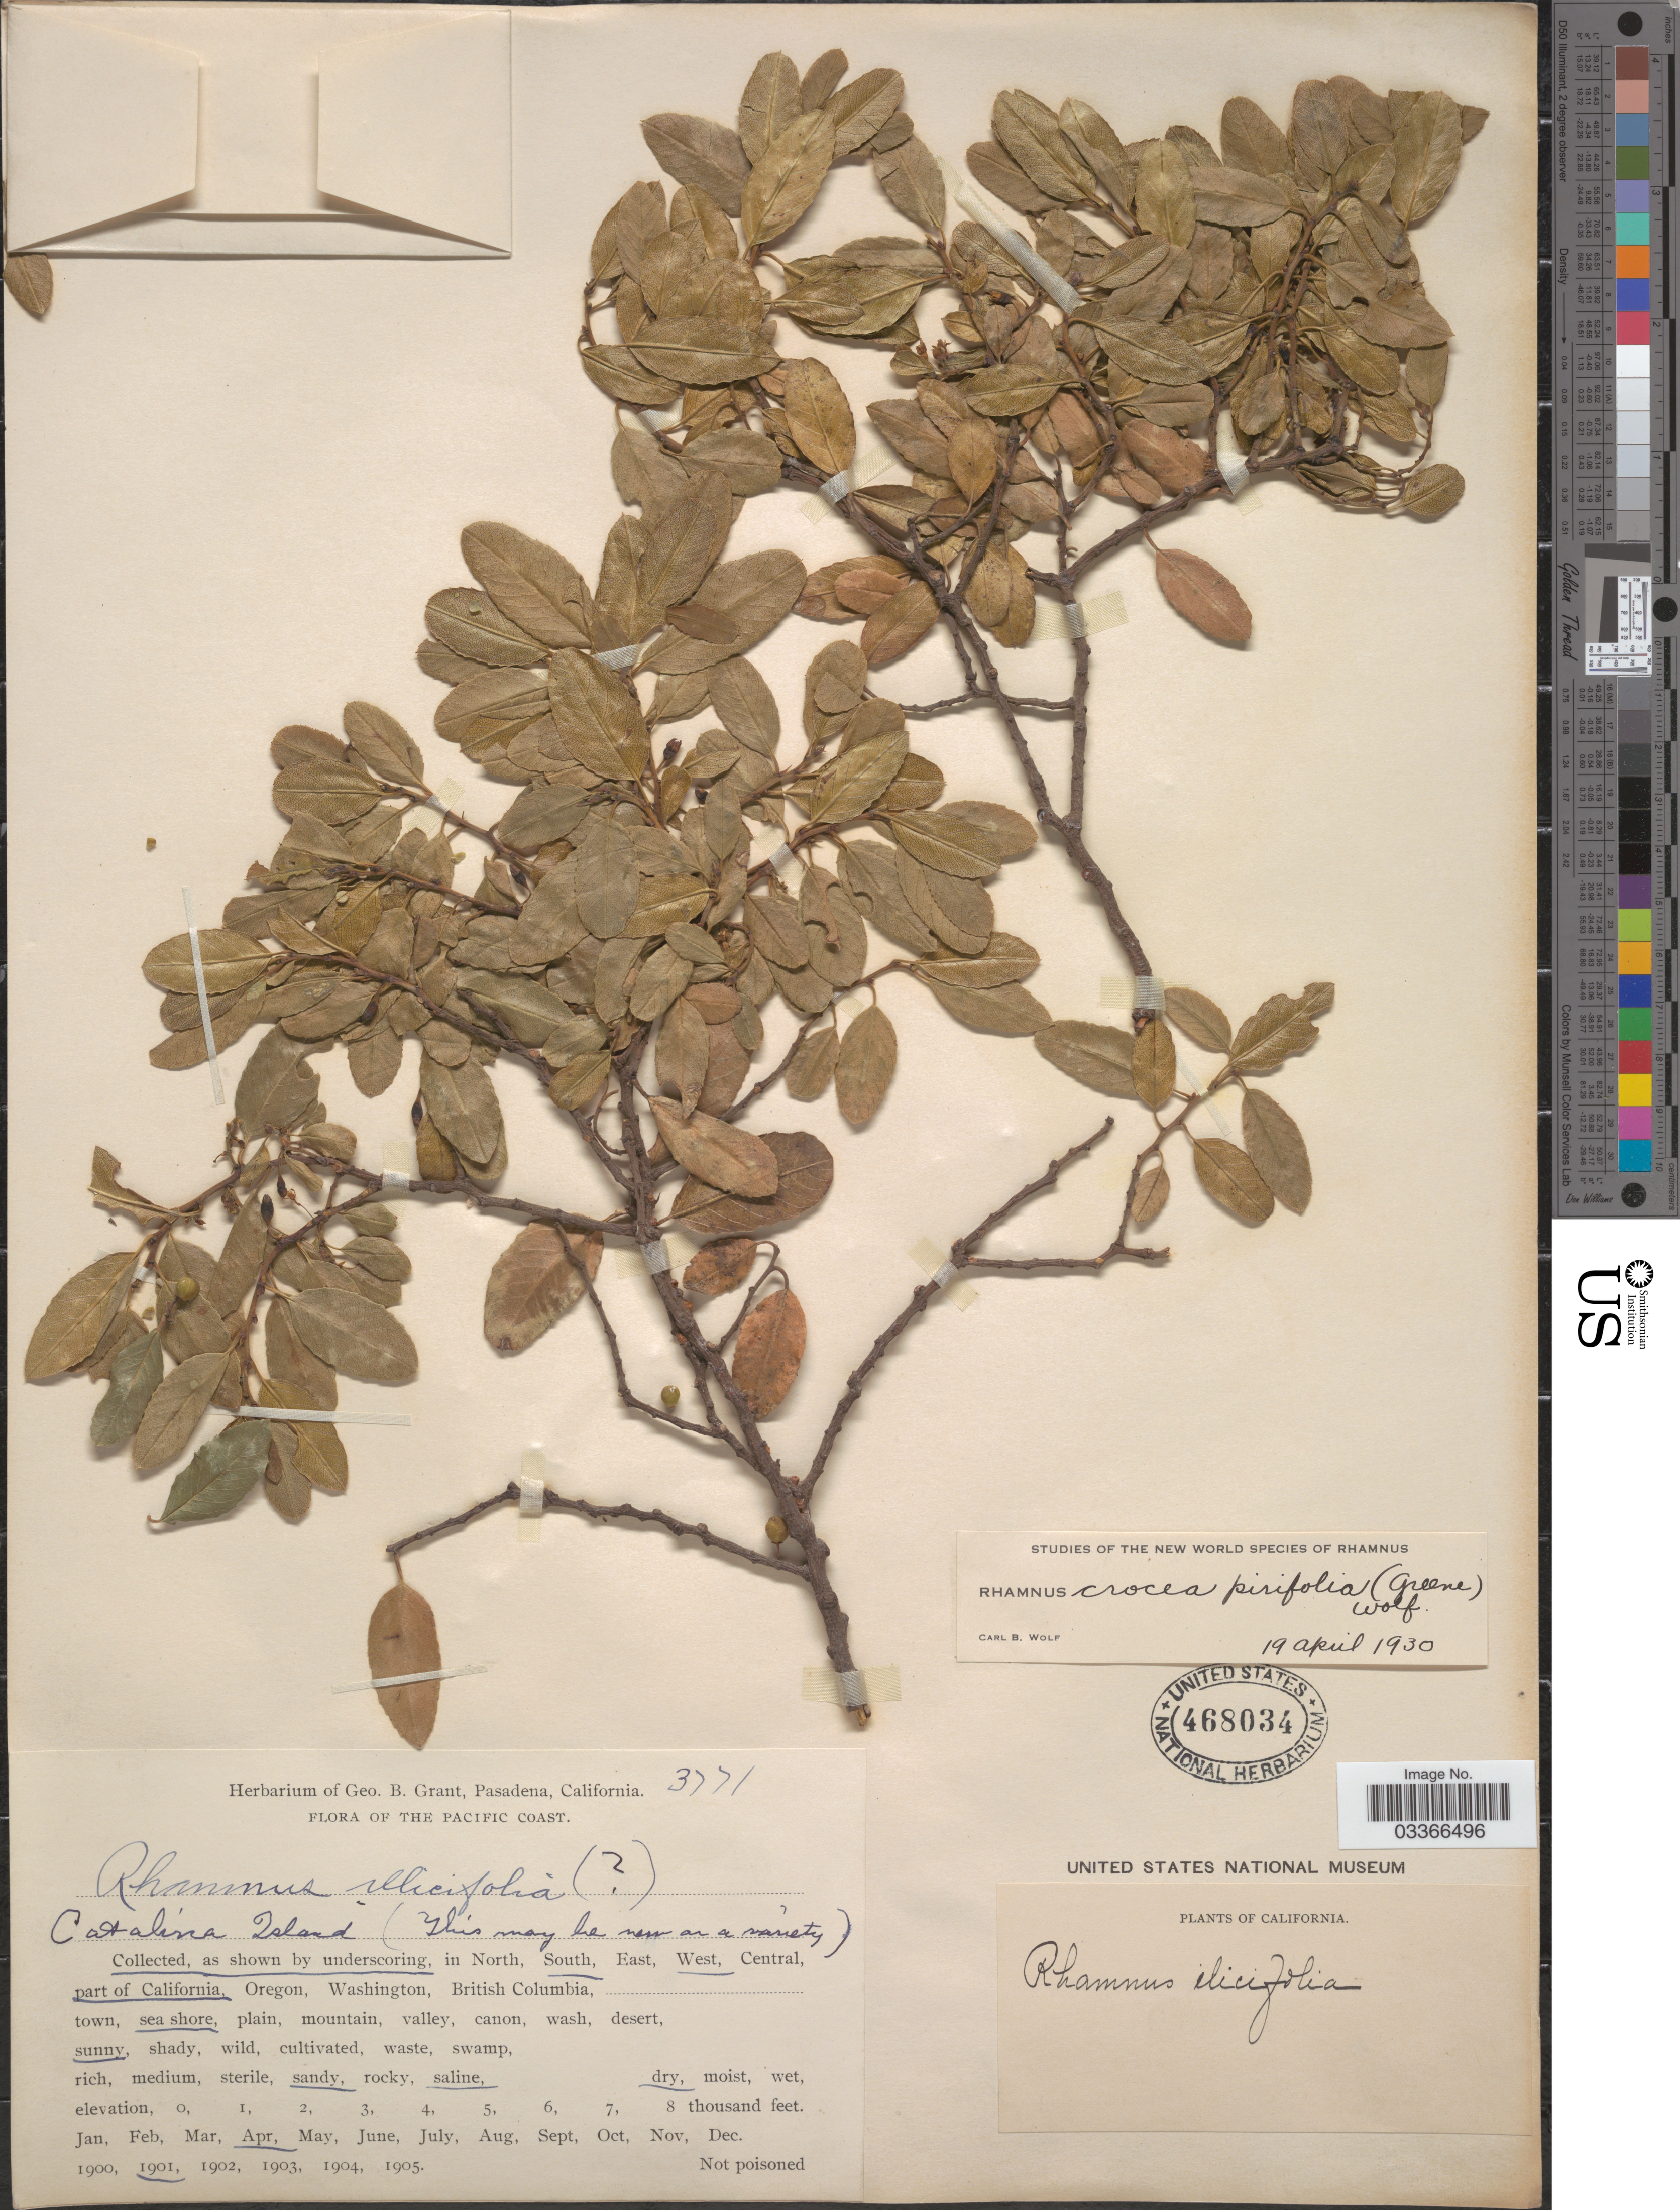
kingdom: Plantae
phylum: Tracheophyta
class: Magnoliopsida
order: Rosales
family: Rhamnaceae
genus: Rhamnus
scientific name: Rhamnus crocea var. pirifolia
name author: (Greene) Little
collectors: ex herb. Geo. B. Grant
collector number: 3771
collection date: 1901-04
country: United States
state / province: California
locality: The Pacific Coast. South, West, part of California.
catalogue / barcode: US 468034